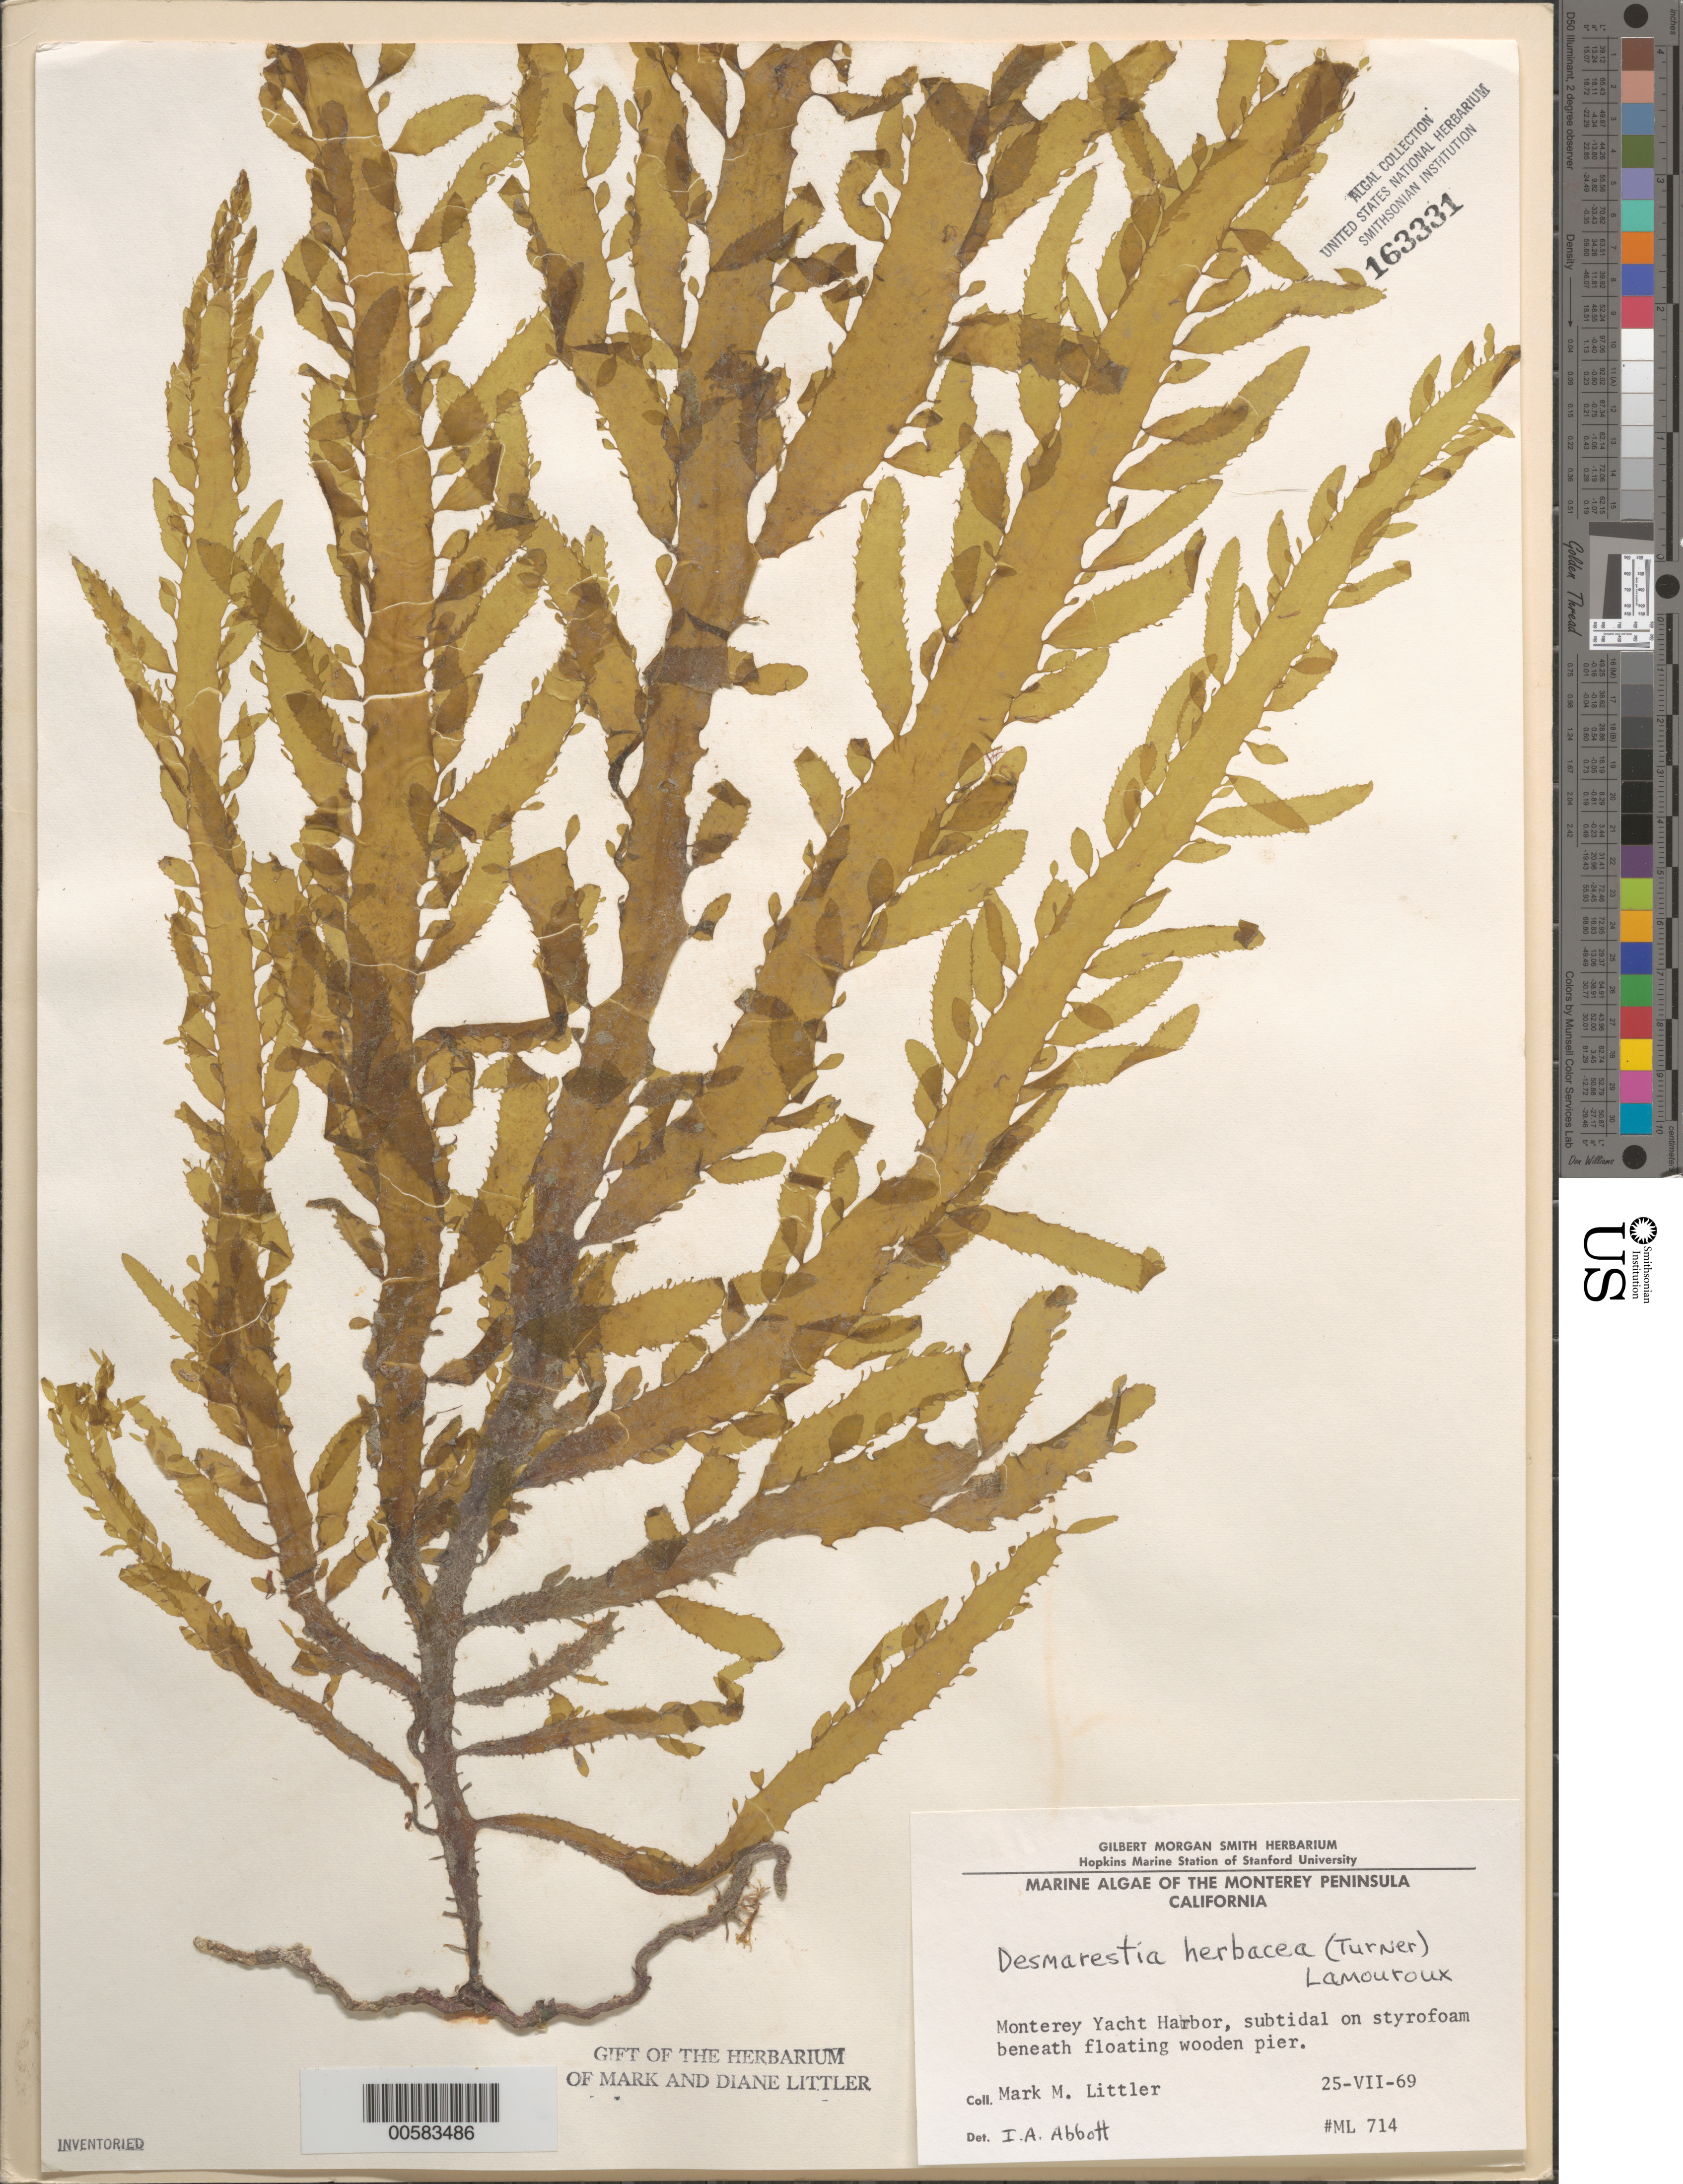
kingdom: Chromista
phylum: Ochrophyta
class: Phaeophyceae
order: Desmarestiales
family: Desmarestiaceae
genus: Desmarestia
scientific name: Desmarestia herbacea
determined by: Abbott, Isabella A.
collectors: M. M. Littler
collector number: ML 714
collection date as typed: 25 Jul 1969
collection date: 1969-07-25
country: United States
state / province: California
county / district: Monterey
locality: Monterey Yacht Harbor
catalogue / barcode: US 163331